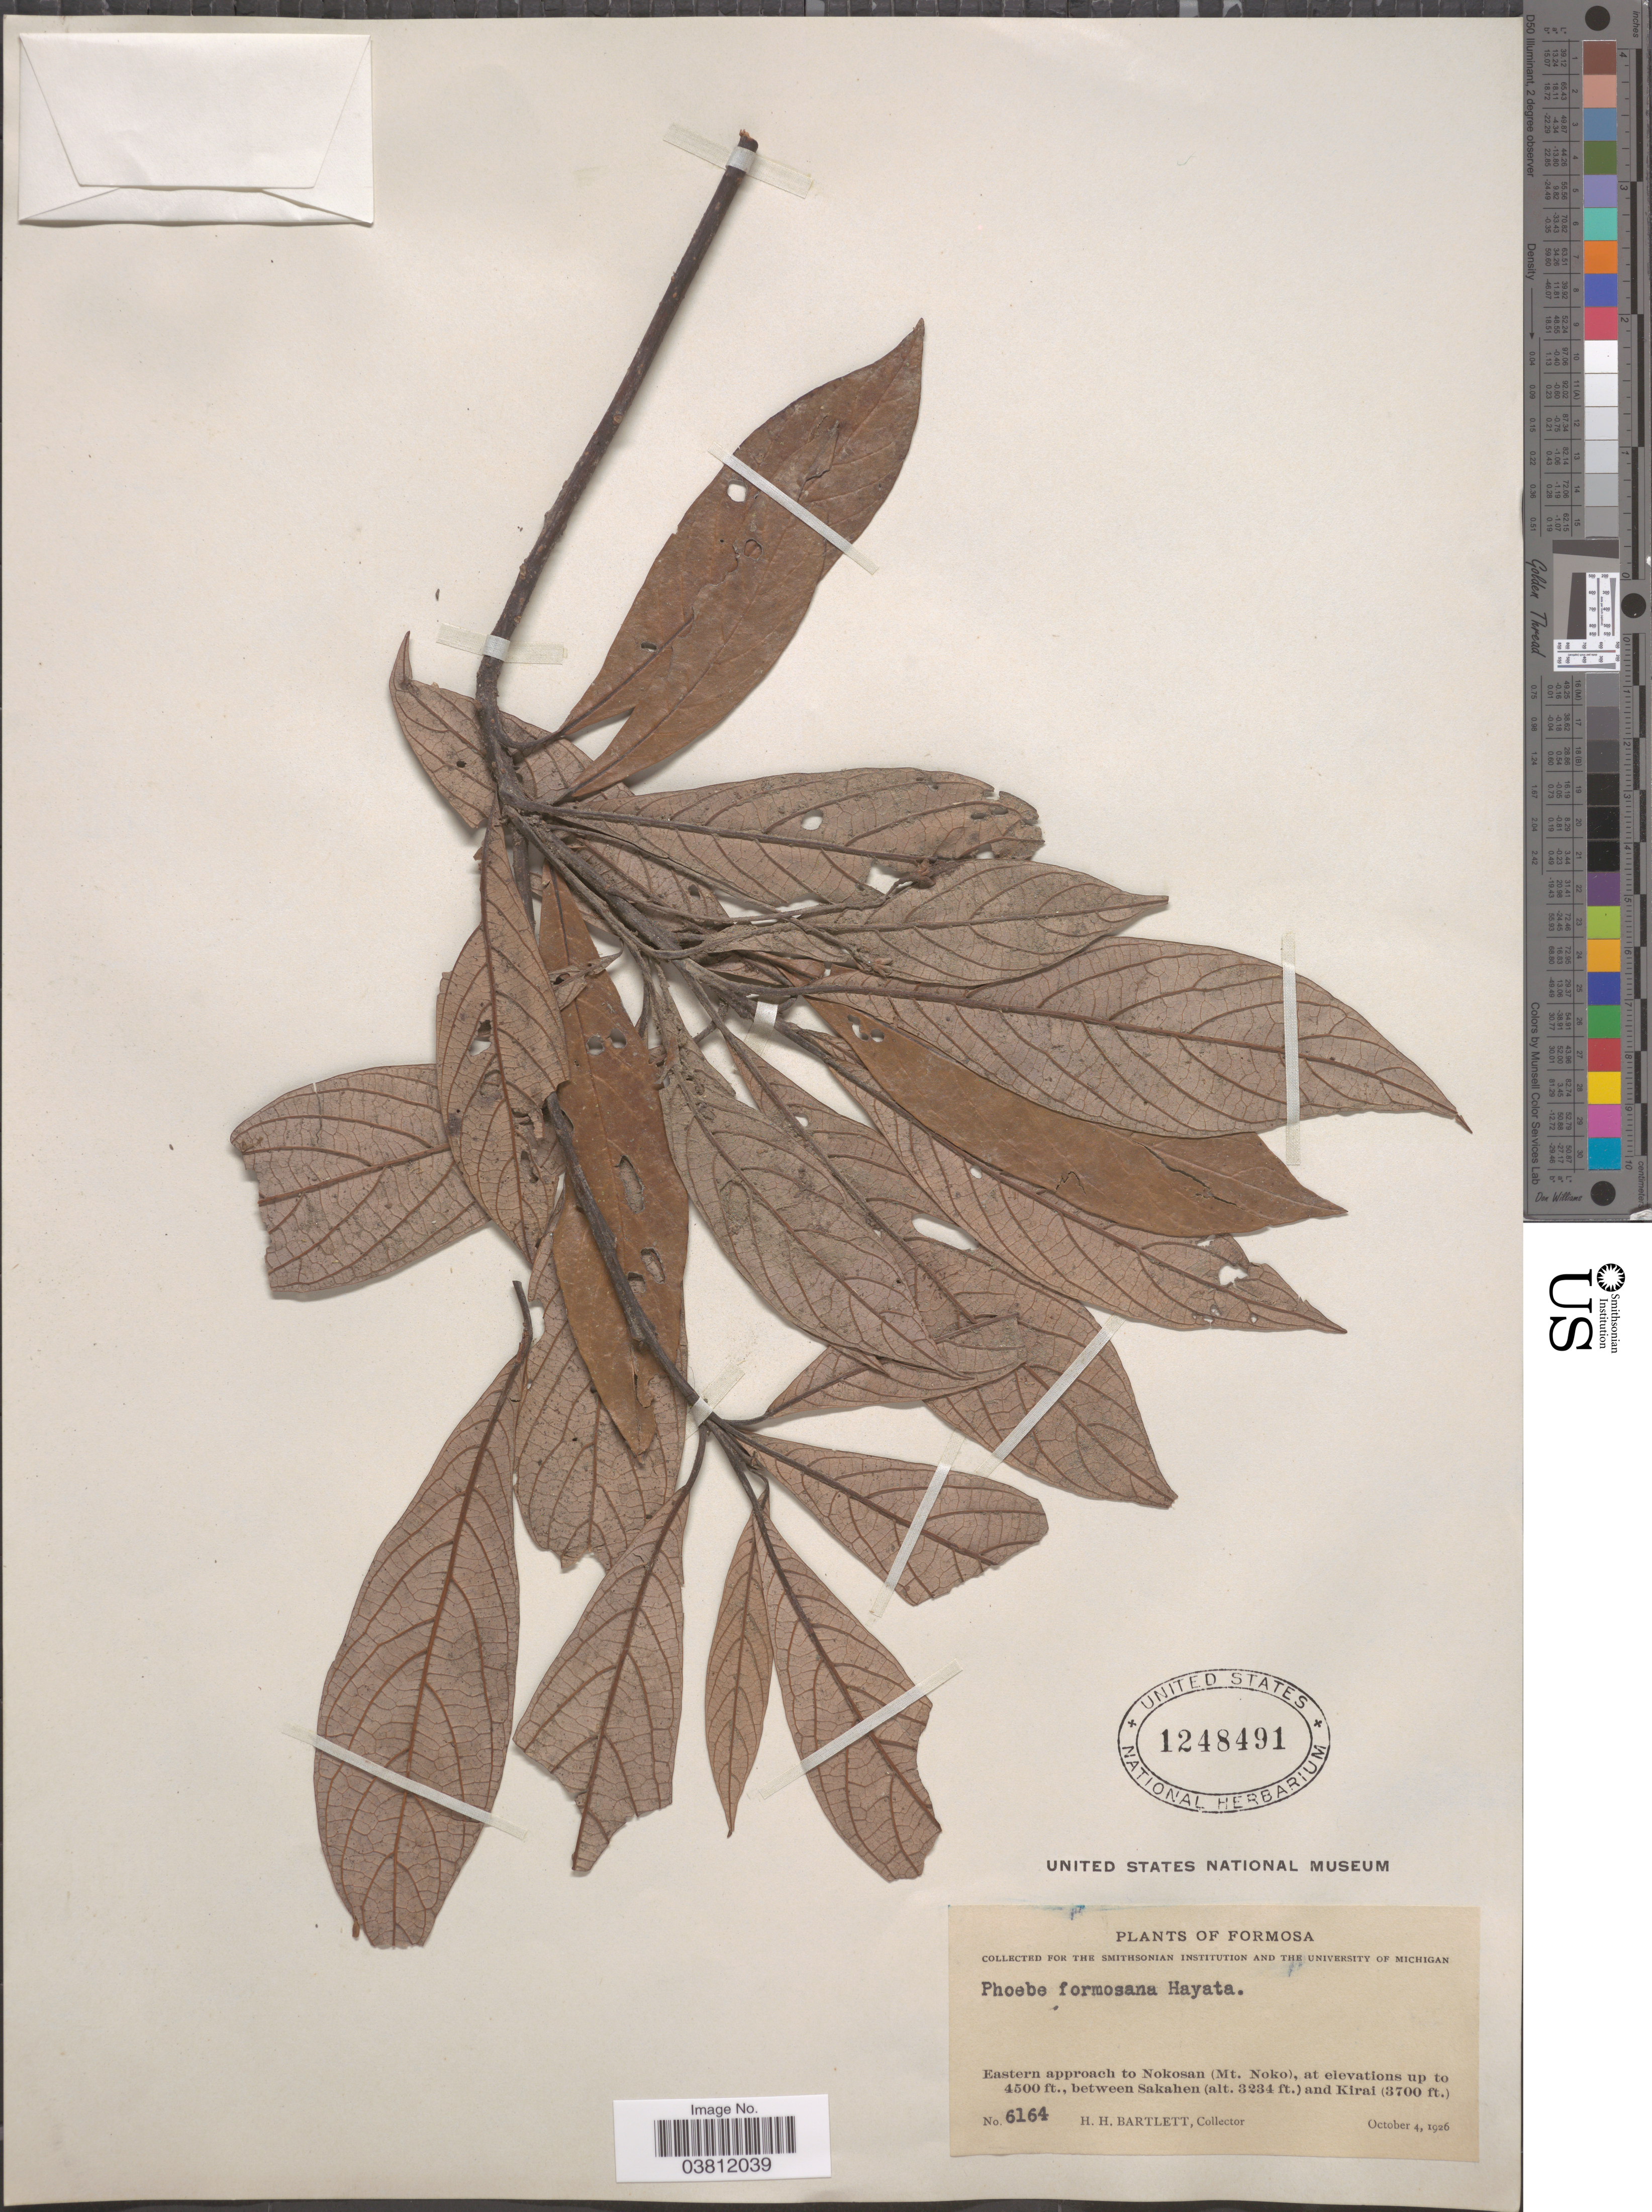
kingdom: Plantae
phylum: Tracheophyta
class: Magnoliopsida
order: Laurales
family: Lauraceae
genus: Phoebe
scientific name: Phoebe formosana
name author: (Hayata) Hayata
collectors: H. H. Bartlett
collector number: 6164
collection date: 1926-10-04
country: Taiwan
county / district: Hualien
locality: Formosa. Eastern approach to Nokosan (Mt. Noko), between Sakahen and Kirai.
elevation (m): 986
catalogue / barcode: US 1248491